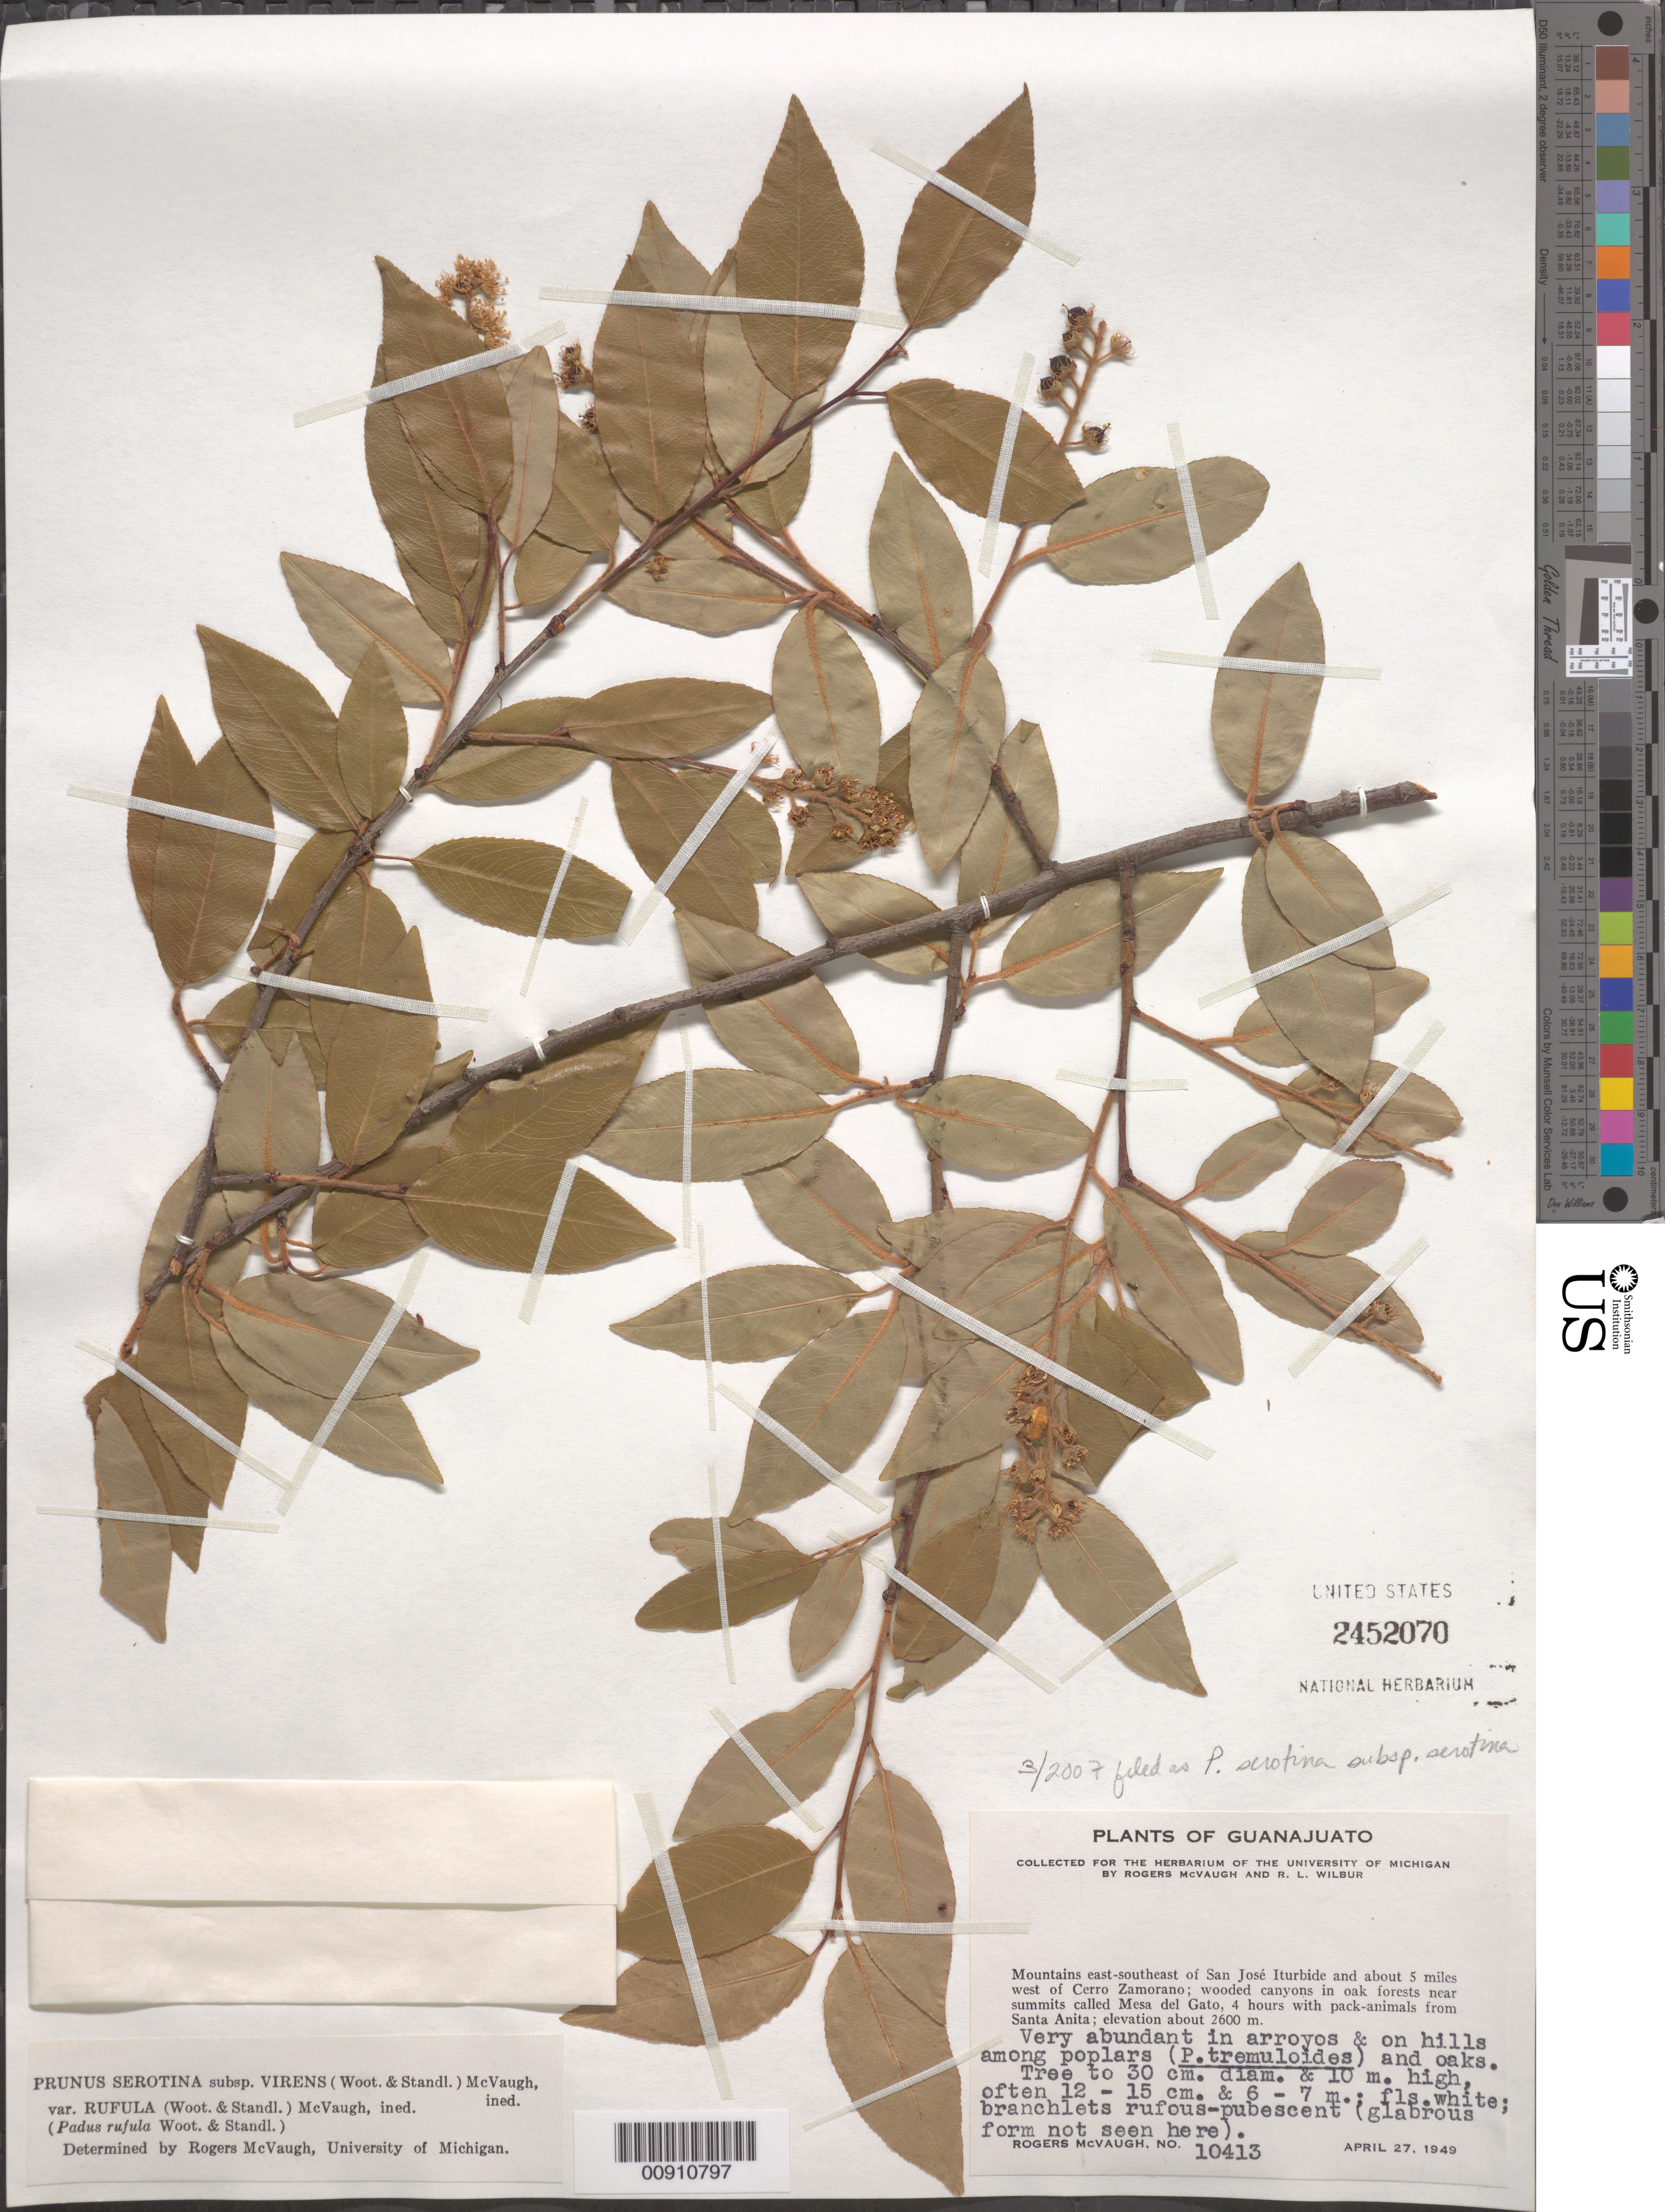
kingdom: Plantae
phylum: Tracheophyta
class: Magnoliopsida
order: Rosales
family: Rosaceae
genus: Prunus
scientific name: Prunus serotina var. rufula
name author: (Wooton & Standl.) McVaugh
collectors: R. McVaugh & R. L. Wilbur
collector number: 10413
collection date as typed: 27 Apr 1949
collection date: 1949-04-27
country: Mexico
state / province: Guanajuato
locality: Mountains east-southeast of San José Iturbide and about 5 miles west of Cerro Zamorano; wooded canyons in oak forests near summits called Mesa del Gato, 4 hours with pack-animals from Santa Anita.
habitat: Very abundant in arroyos & on hills among poplars (P. tremuloides) and oaks.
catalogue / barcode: US 2452070